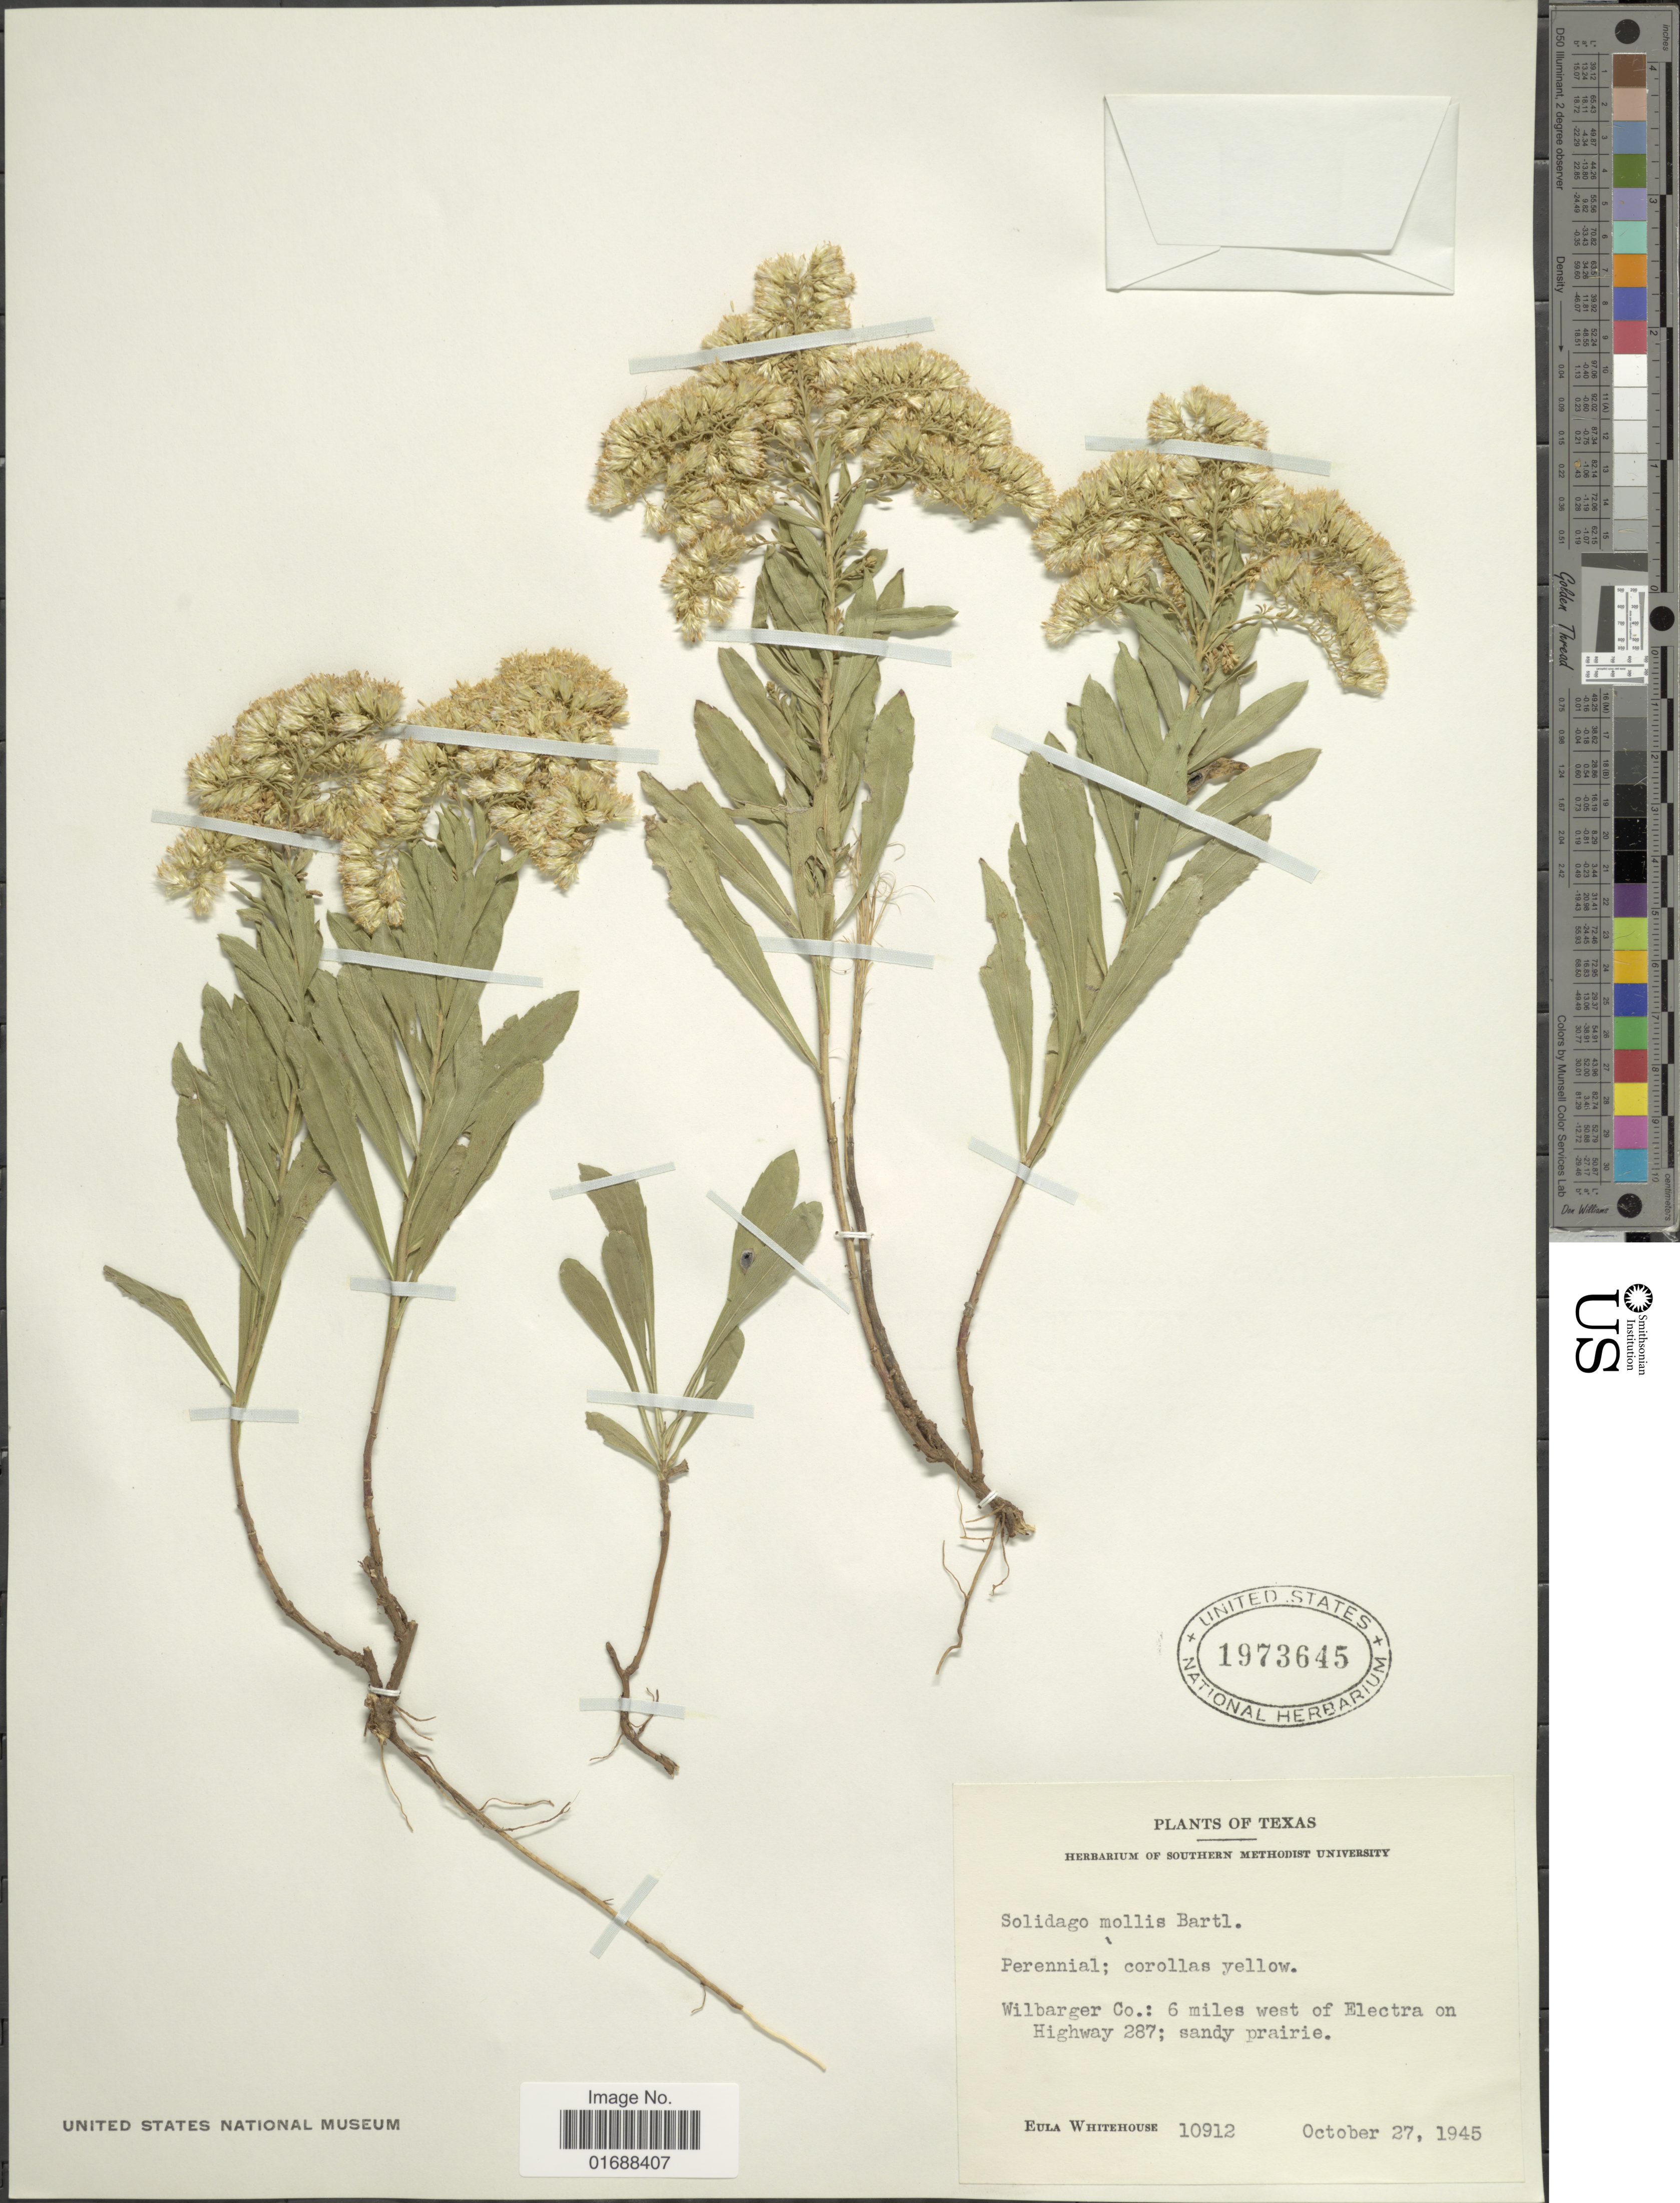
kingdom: Plantae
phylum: Tracheophyta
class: Magnoliopsida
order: Asterales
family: Asteraceae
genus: Solidago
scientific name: Solidago mollis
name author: Bartl.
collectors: E. Whitehouse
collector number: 10912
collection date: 1945-10-27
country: United States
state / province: Texas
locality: Texas, Wilbarger Co.,: 6 miles west of Electra on Highway 287.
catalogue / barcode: US 1973645